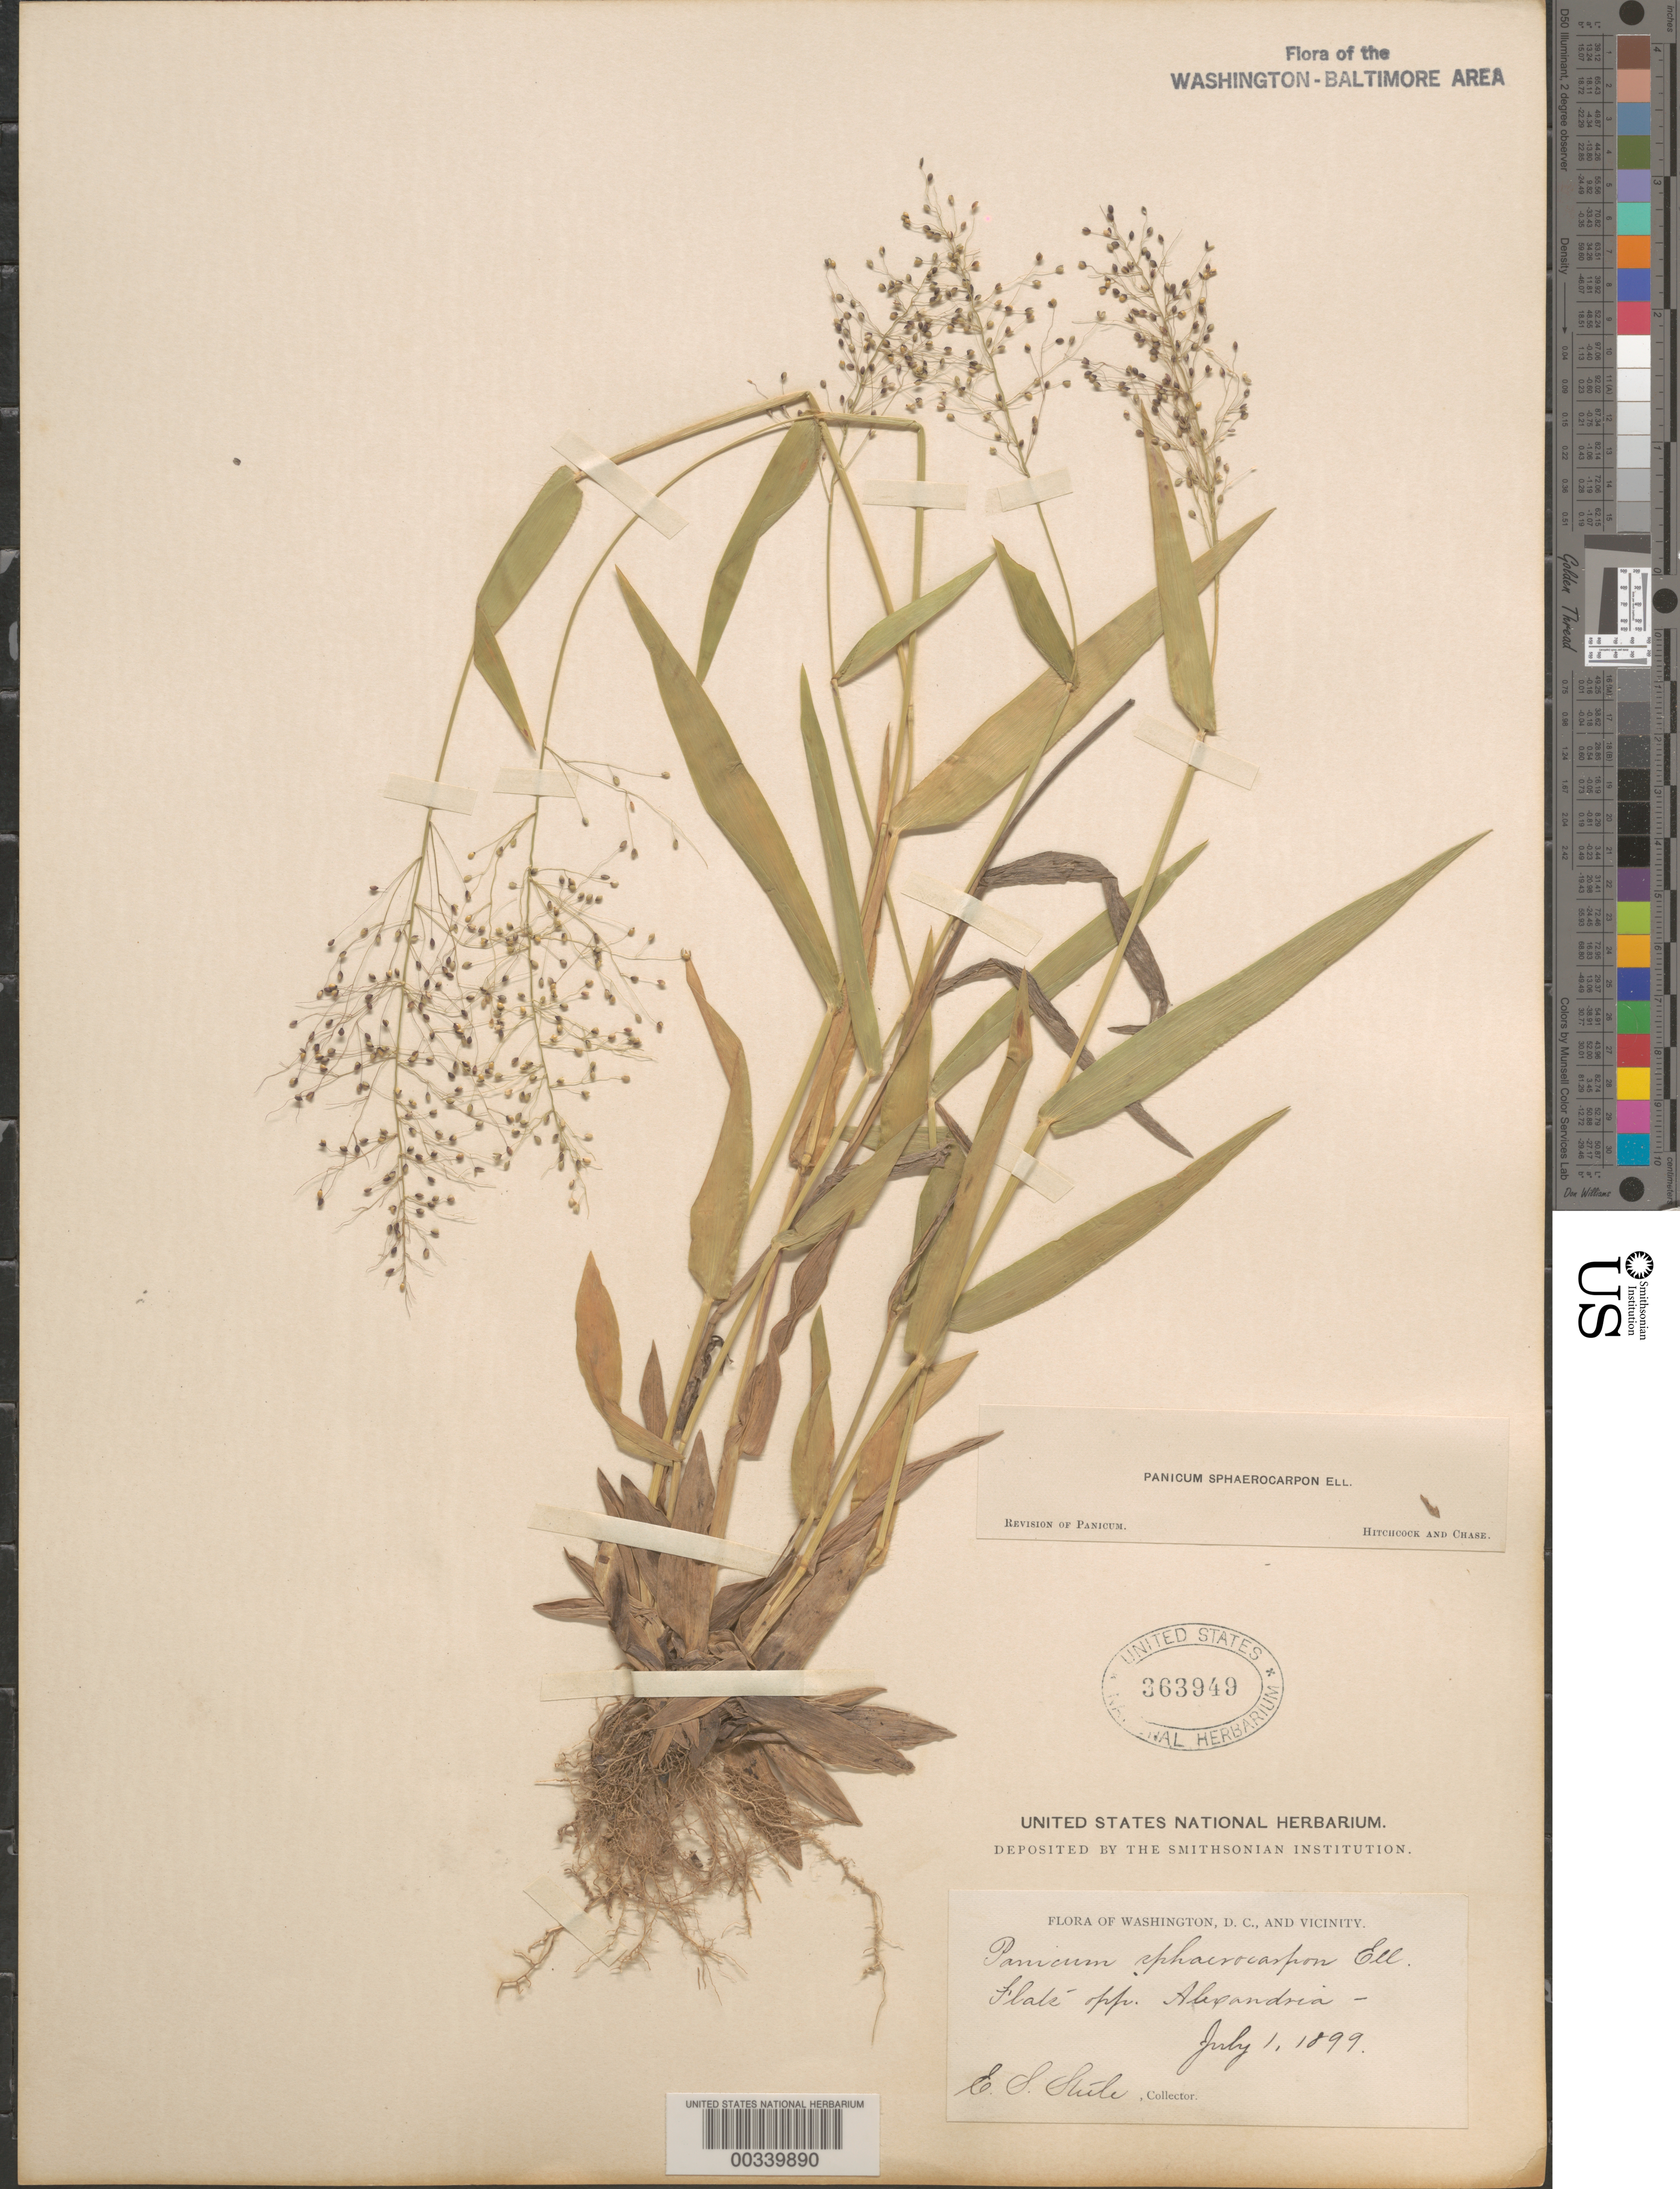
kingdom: Plantae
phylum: Tracheophyta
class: Liliopsida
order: Poales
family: Poaceae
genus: Dichanthelium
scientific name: Dichanthelium sphaerocarpon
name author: (Elliott) Gould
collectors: E. Steele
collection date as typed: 01 Jul 1899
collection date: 1899-07-01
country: United States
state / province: Virginia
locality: Flats opposite Alexandria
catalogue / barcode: US 363949